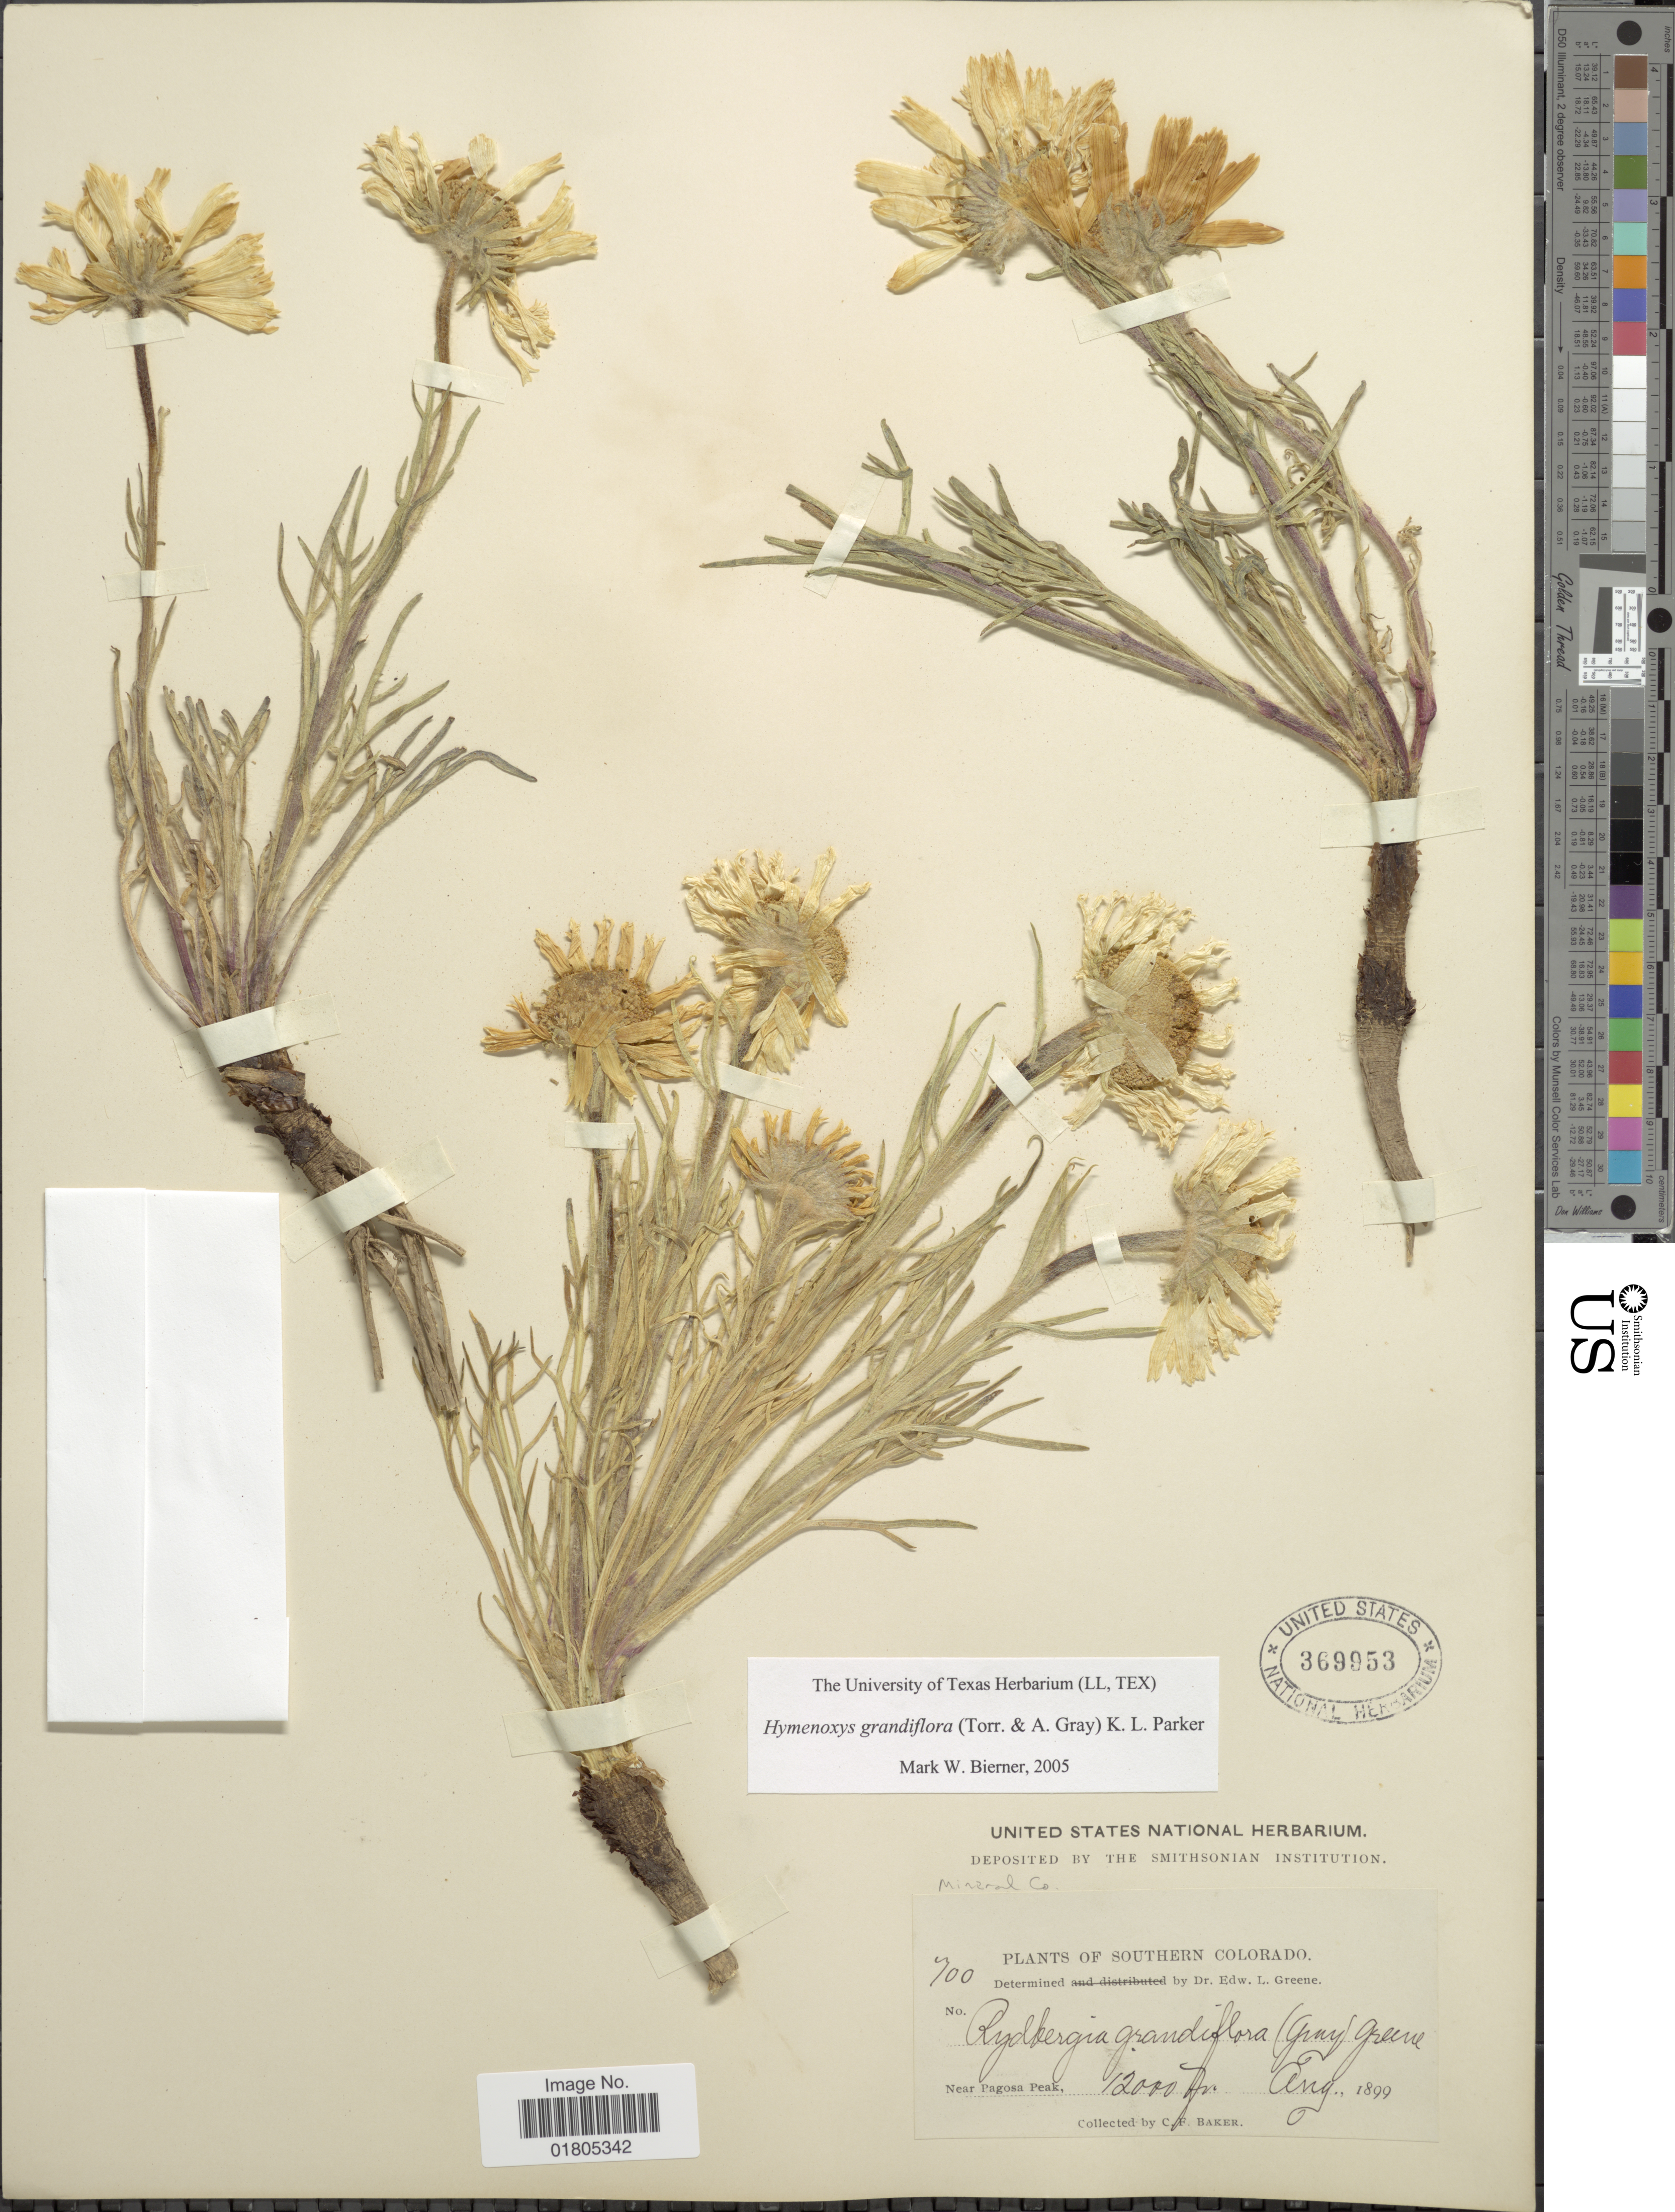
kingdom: Plantae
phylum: Tracheophyta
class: Magnoliopsida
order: Asterales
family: Asteraceae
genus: Actinea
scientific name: Actinea grandiflora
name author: (Torr. & A. Gray) Kuntze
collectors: C. F. Baker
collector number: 700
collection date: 1899-08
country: United States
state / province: Colorado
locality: Southern Colorado. Near Pagosa Peak.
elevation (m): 3658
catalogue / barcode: US 369953